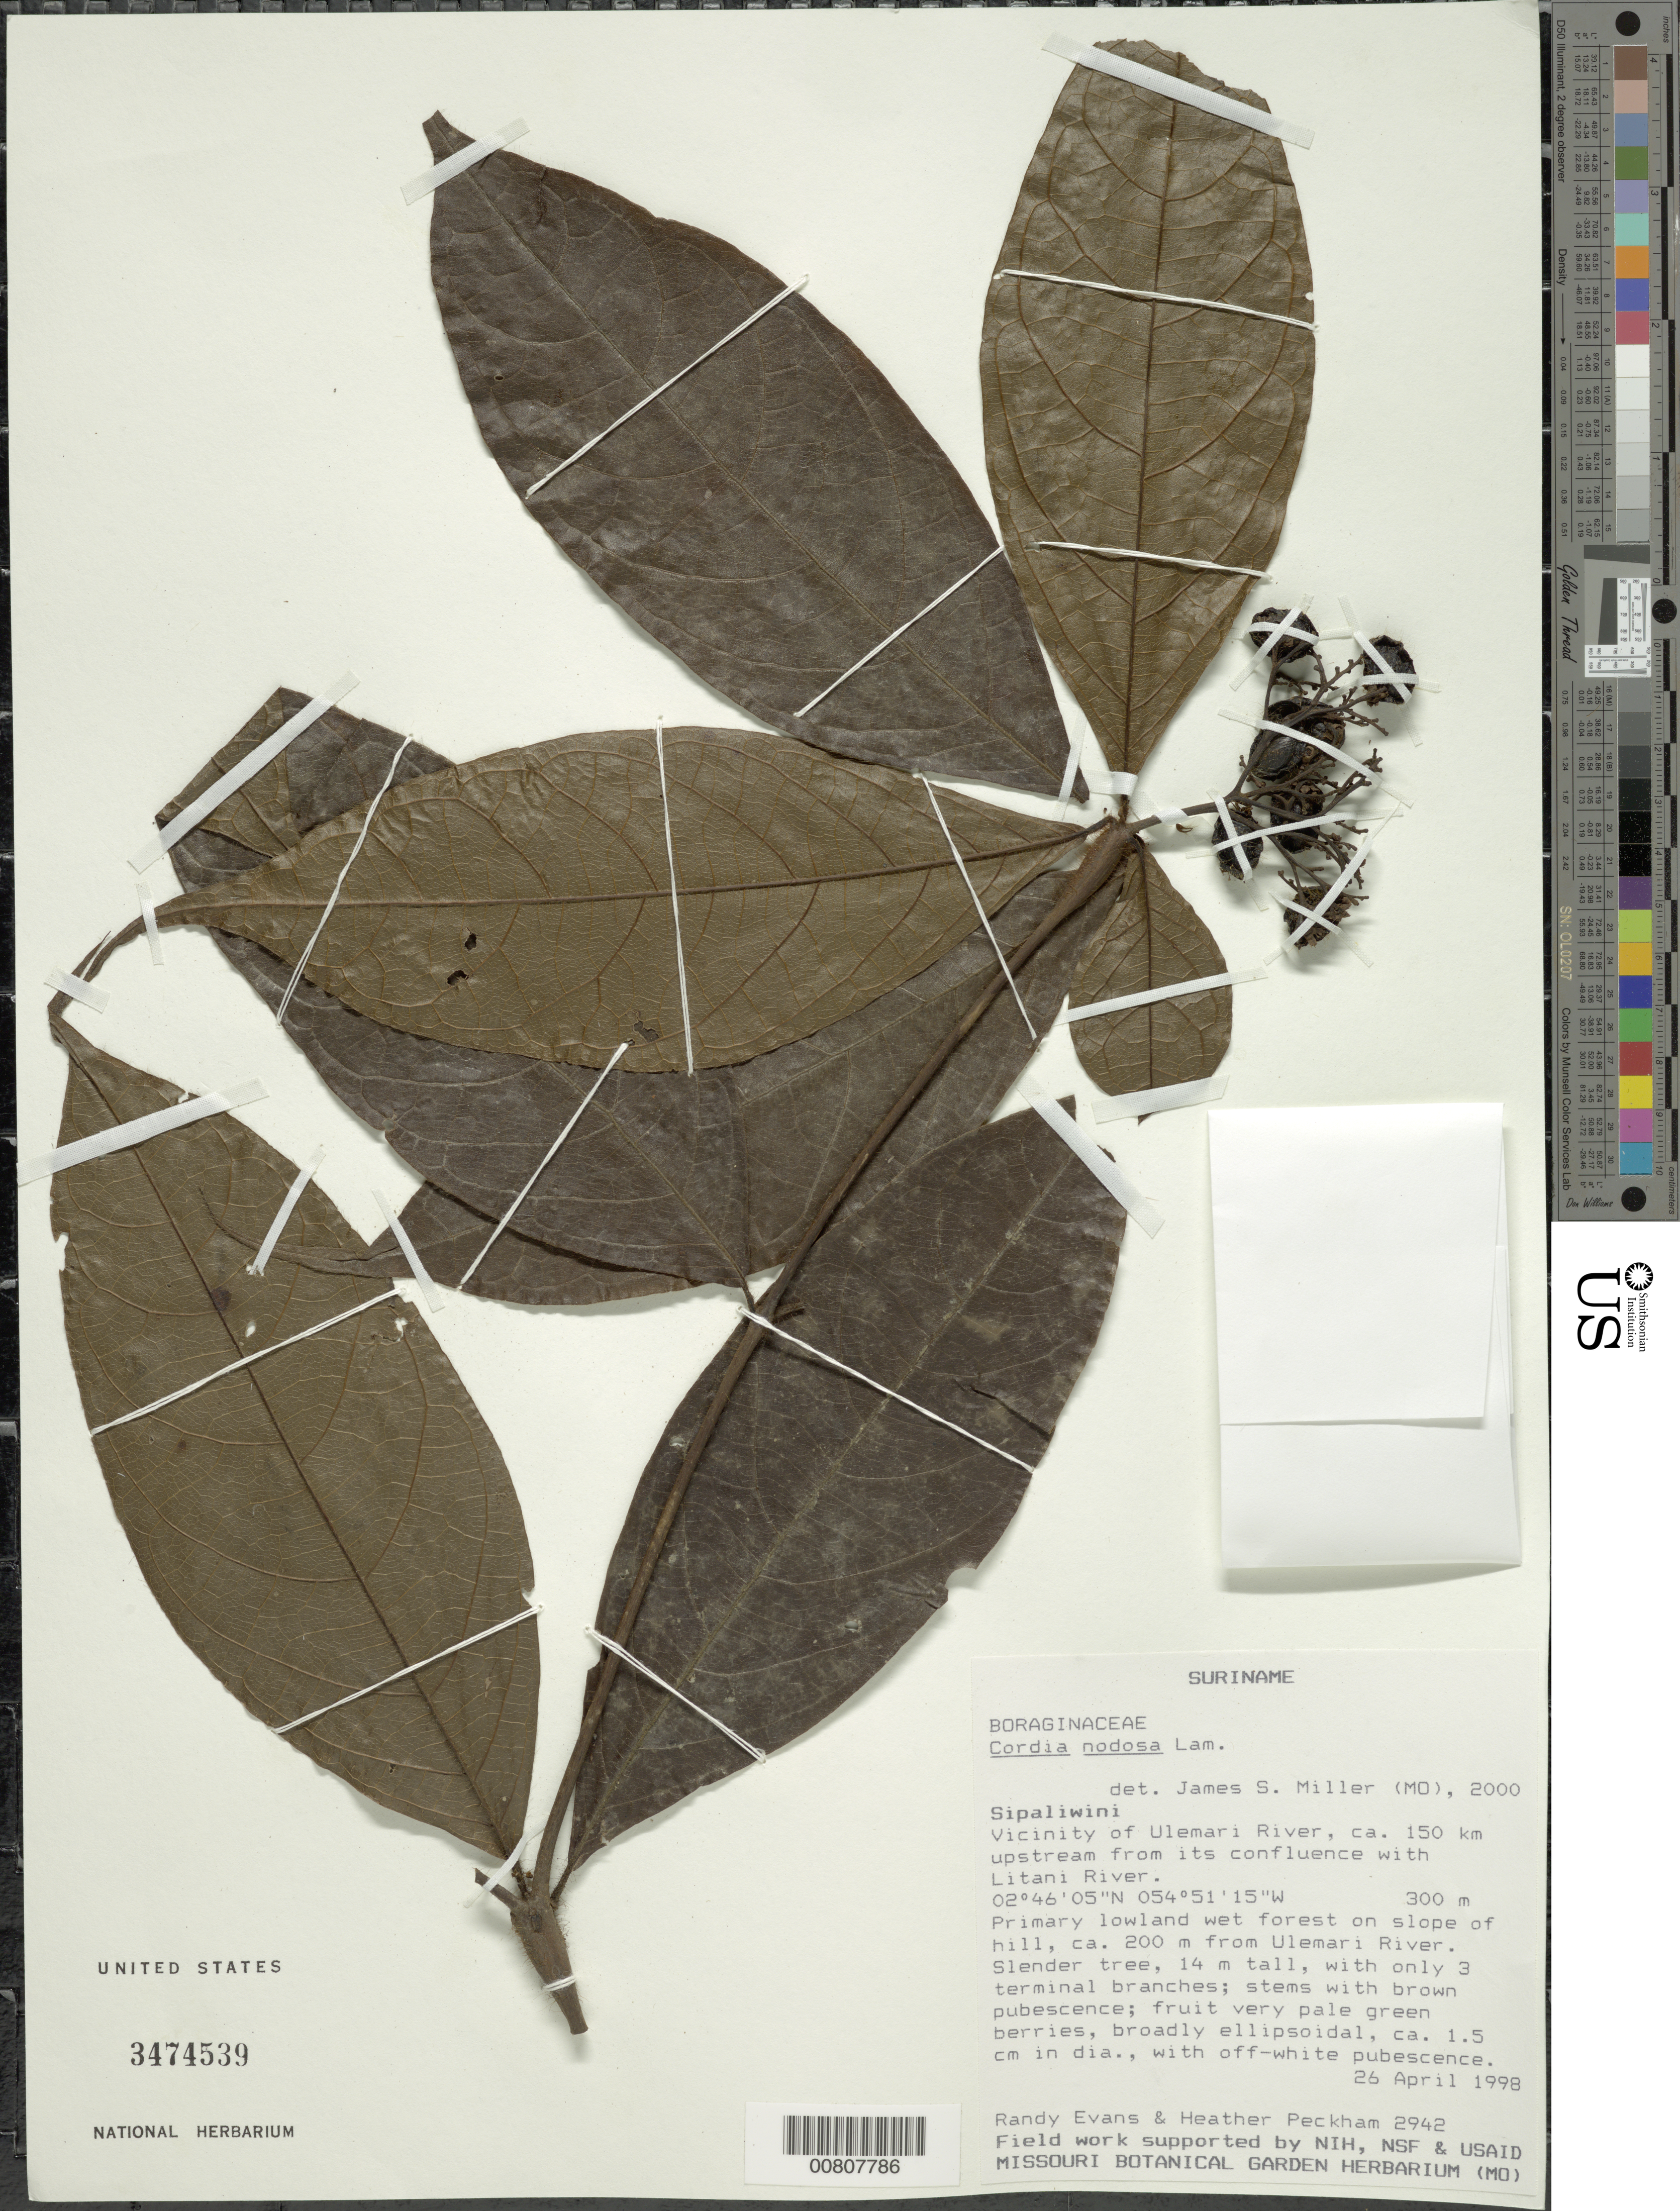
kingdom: Plantae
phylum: Tracheophyta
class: Magnoliopsida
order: Boraginales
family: Cordiaceae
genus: Cordia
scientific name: Cordia nodosa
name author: Lam.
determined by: Miller, James S., (MO), Missouri Botanical Garden (UNITED STATES)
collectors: R. Evans & H. Peckham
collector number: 2942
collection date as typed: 26-Apr-98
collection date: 1998-04-26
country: Suriname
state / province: Sipaliwini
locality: Ulemari R., ca. 150 km upstream from confl. with Litani R.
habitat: Primary lowland wet forest on slope of hill, ca. 20m from Ulemari River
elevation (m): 300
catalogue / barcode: US 3474539